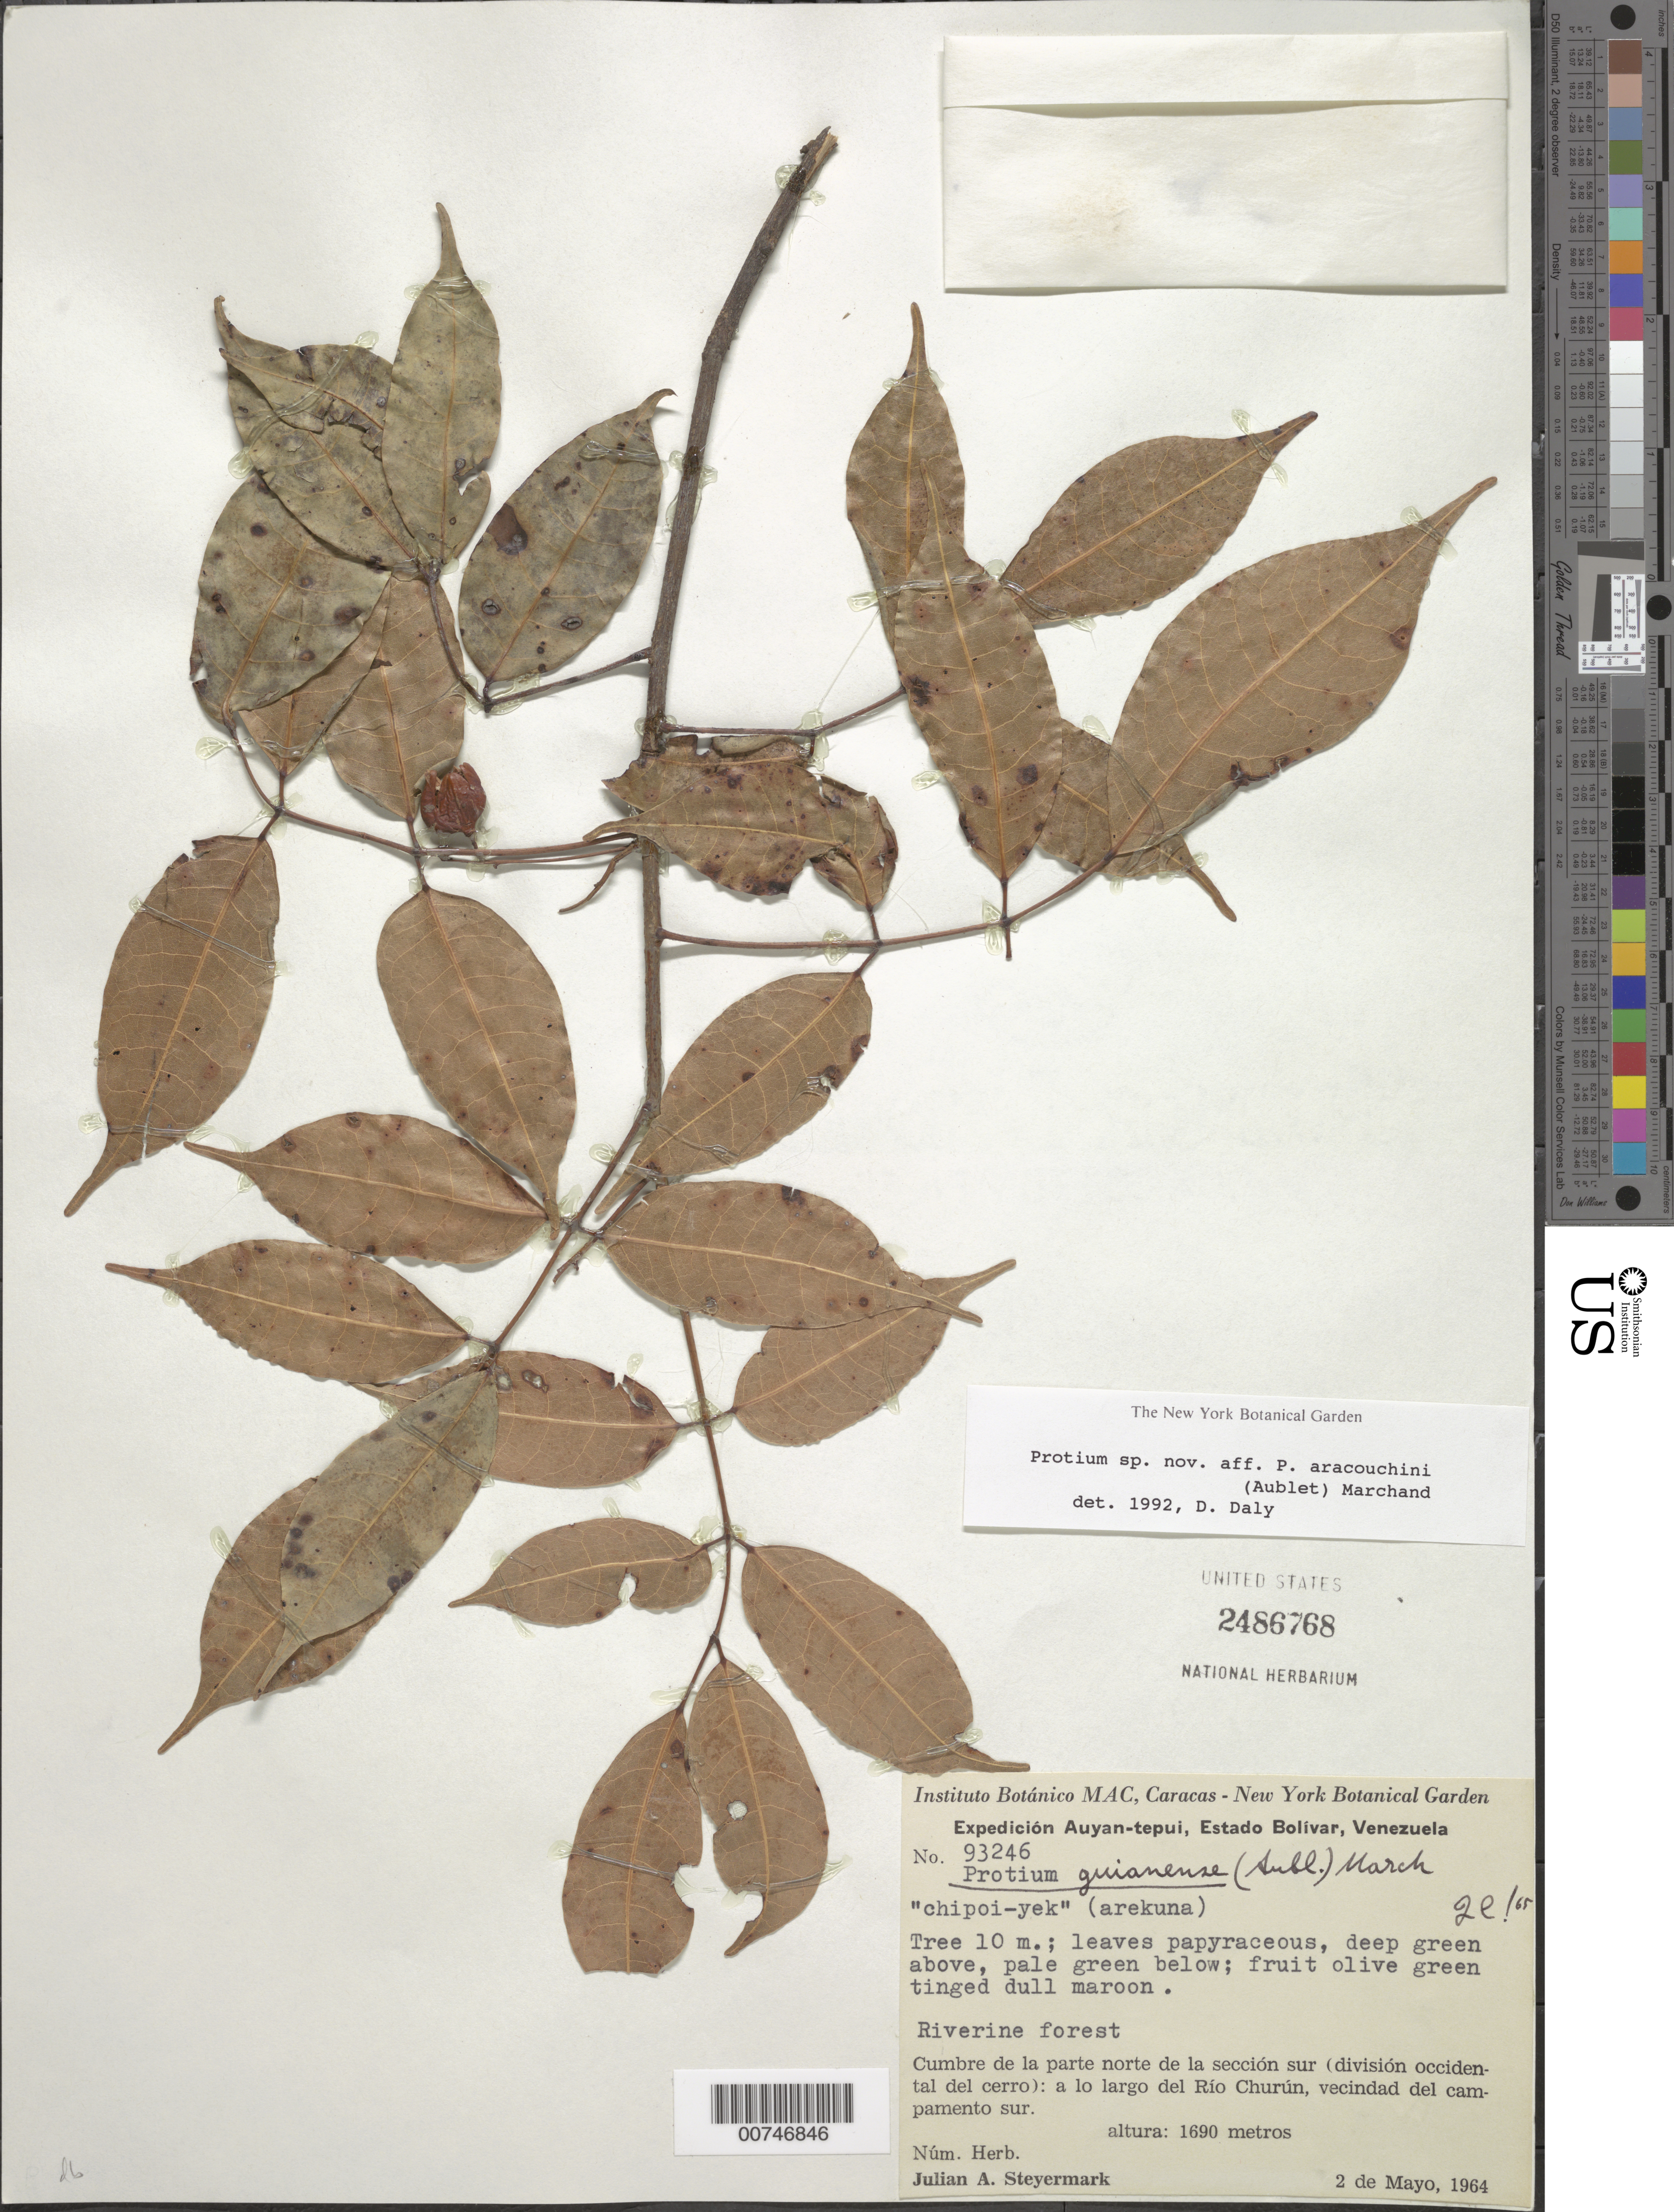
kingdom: Plantae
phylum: Tracheophyta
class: Magnoliopsida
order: Sapindales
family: Burseraceae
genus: Protium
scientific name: Protium aracouchini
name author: (Aubl.) Marchand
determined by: Daly, D. C.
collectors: J. Steyermark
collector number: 93246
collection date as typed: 2-May-64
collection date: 1964-05-02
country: Venezuela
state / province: Bolívar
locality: Auyan-tepuí, cumbre de la parte norte de la seccion sur (division occidental del cerro): a lo largo del Río Churún, vic. del campamento sur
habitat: Riverine forest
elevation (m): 1690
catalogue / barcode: US 2486768